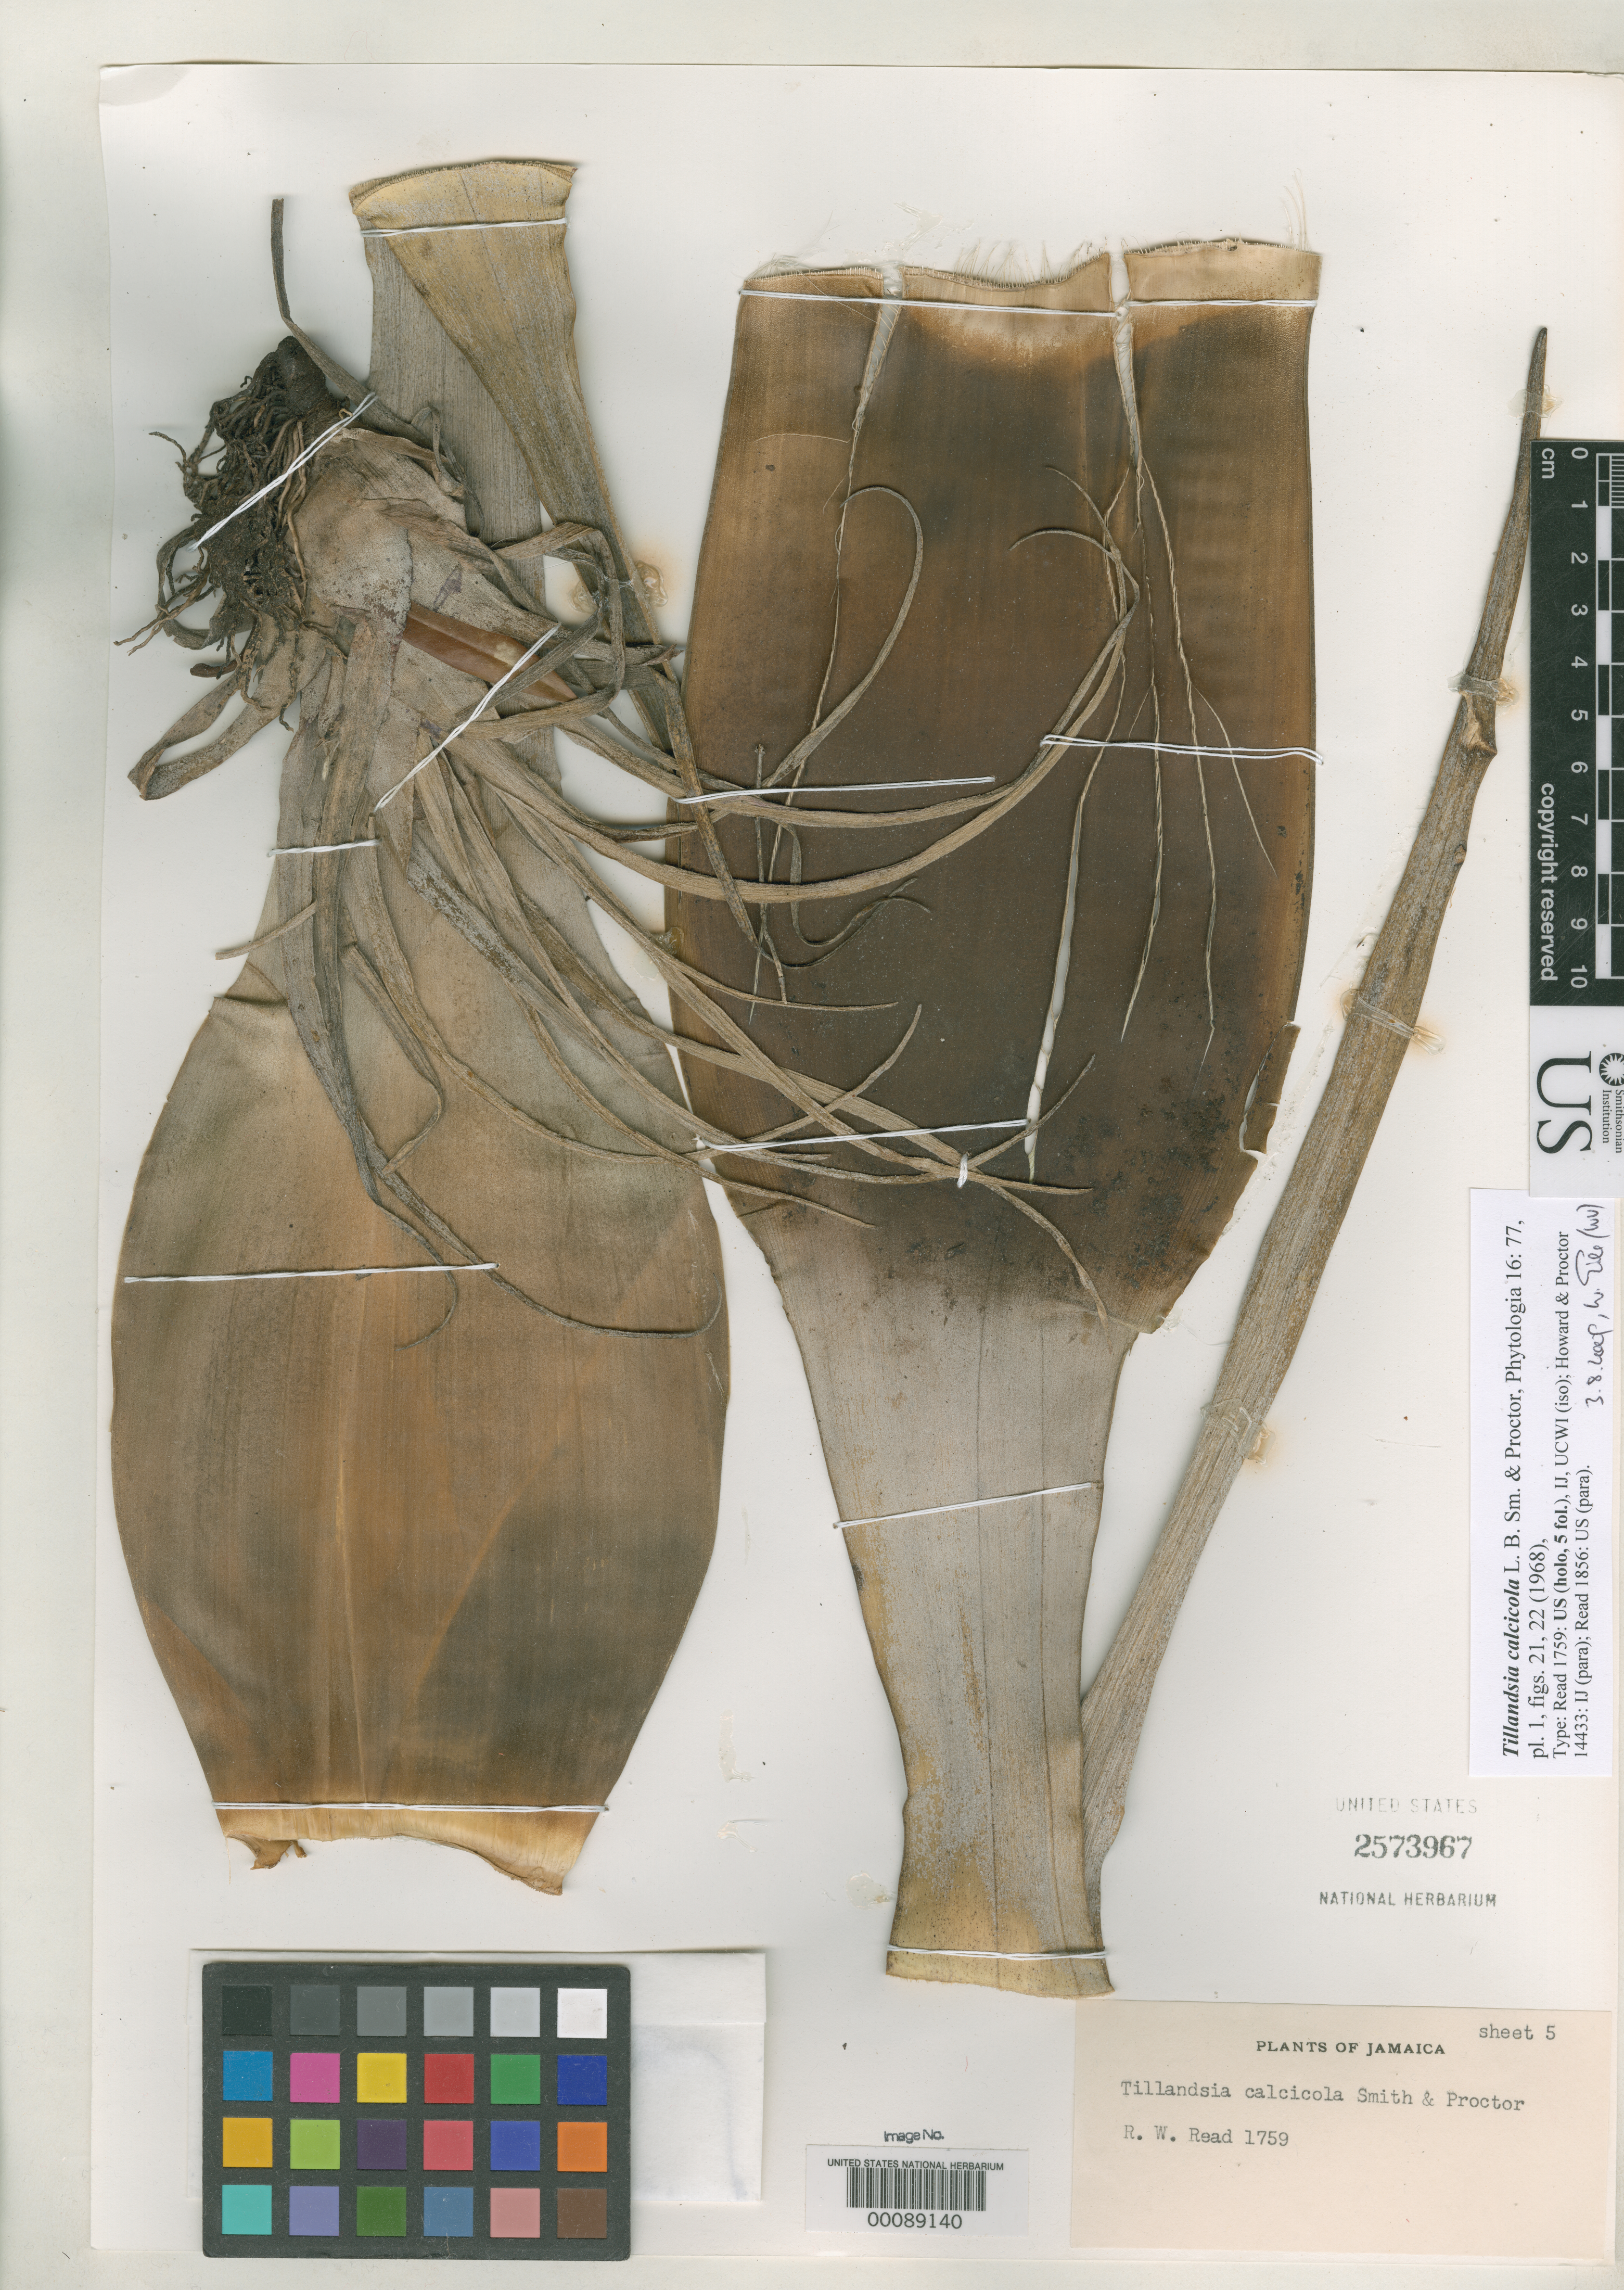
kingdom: Plantae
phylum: Tracheophyta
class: Liliopsida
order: Poales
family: Bromeliaceae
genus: Tillandsia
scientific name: Tillandsia calcicola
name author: L.B. Sm. & Proctor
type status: Holotype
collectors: R. W. Read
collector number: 1759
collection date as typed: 10 Apr 1967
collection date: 1967-04-10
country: Jamaica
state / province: Trelawny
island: Greater Antilles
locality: Ramgoat Cave; alt. 1500 Ft.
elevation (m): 457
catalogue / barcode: US 2573967